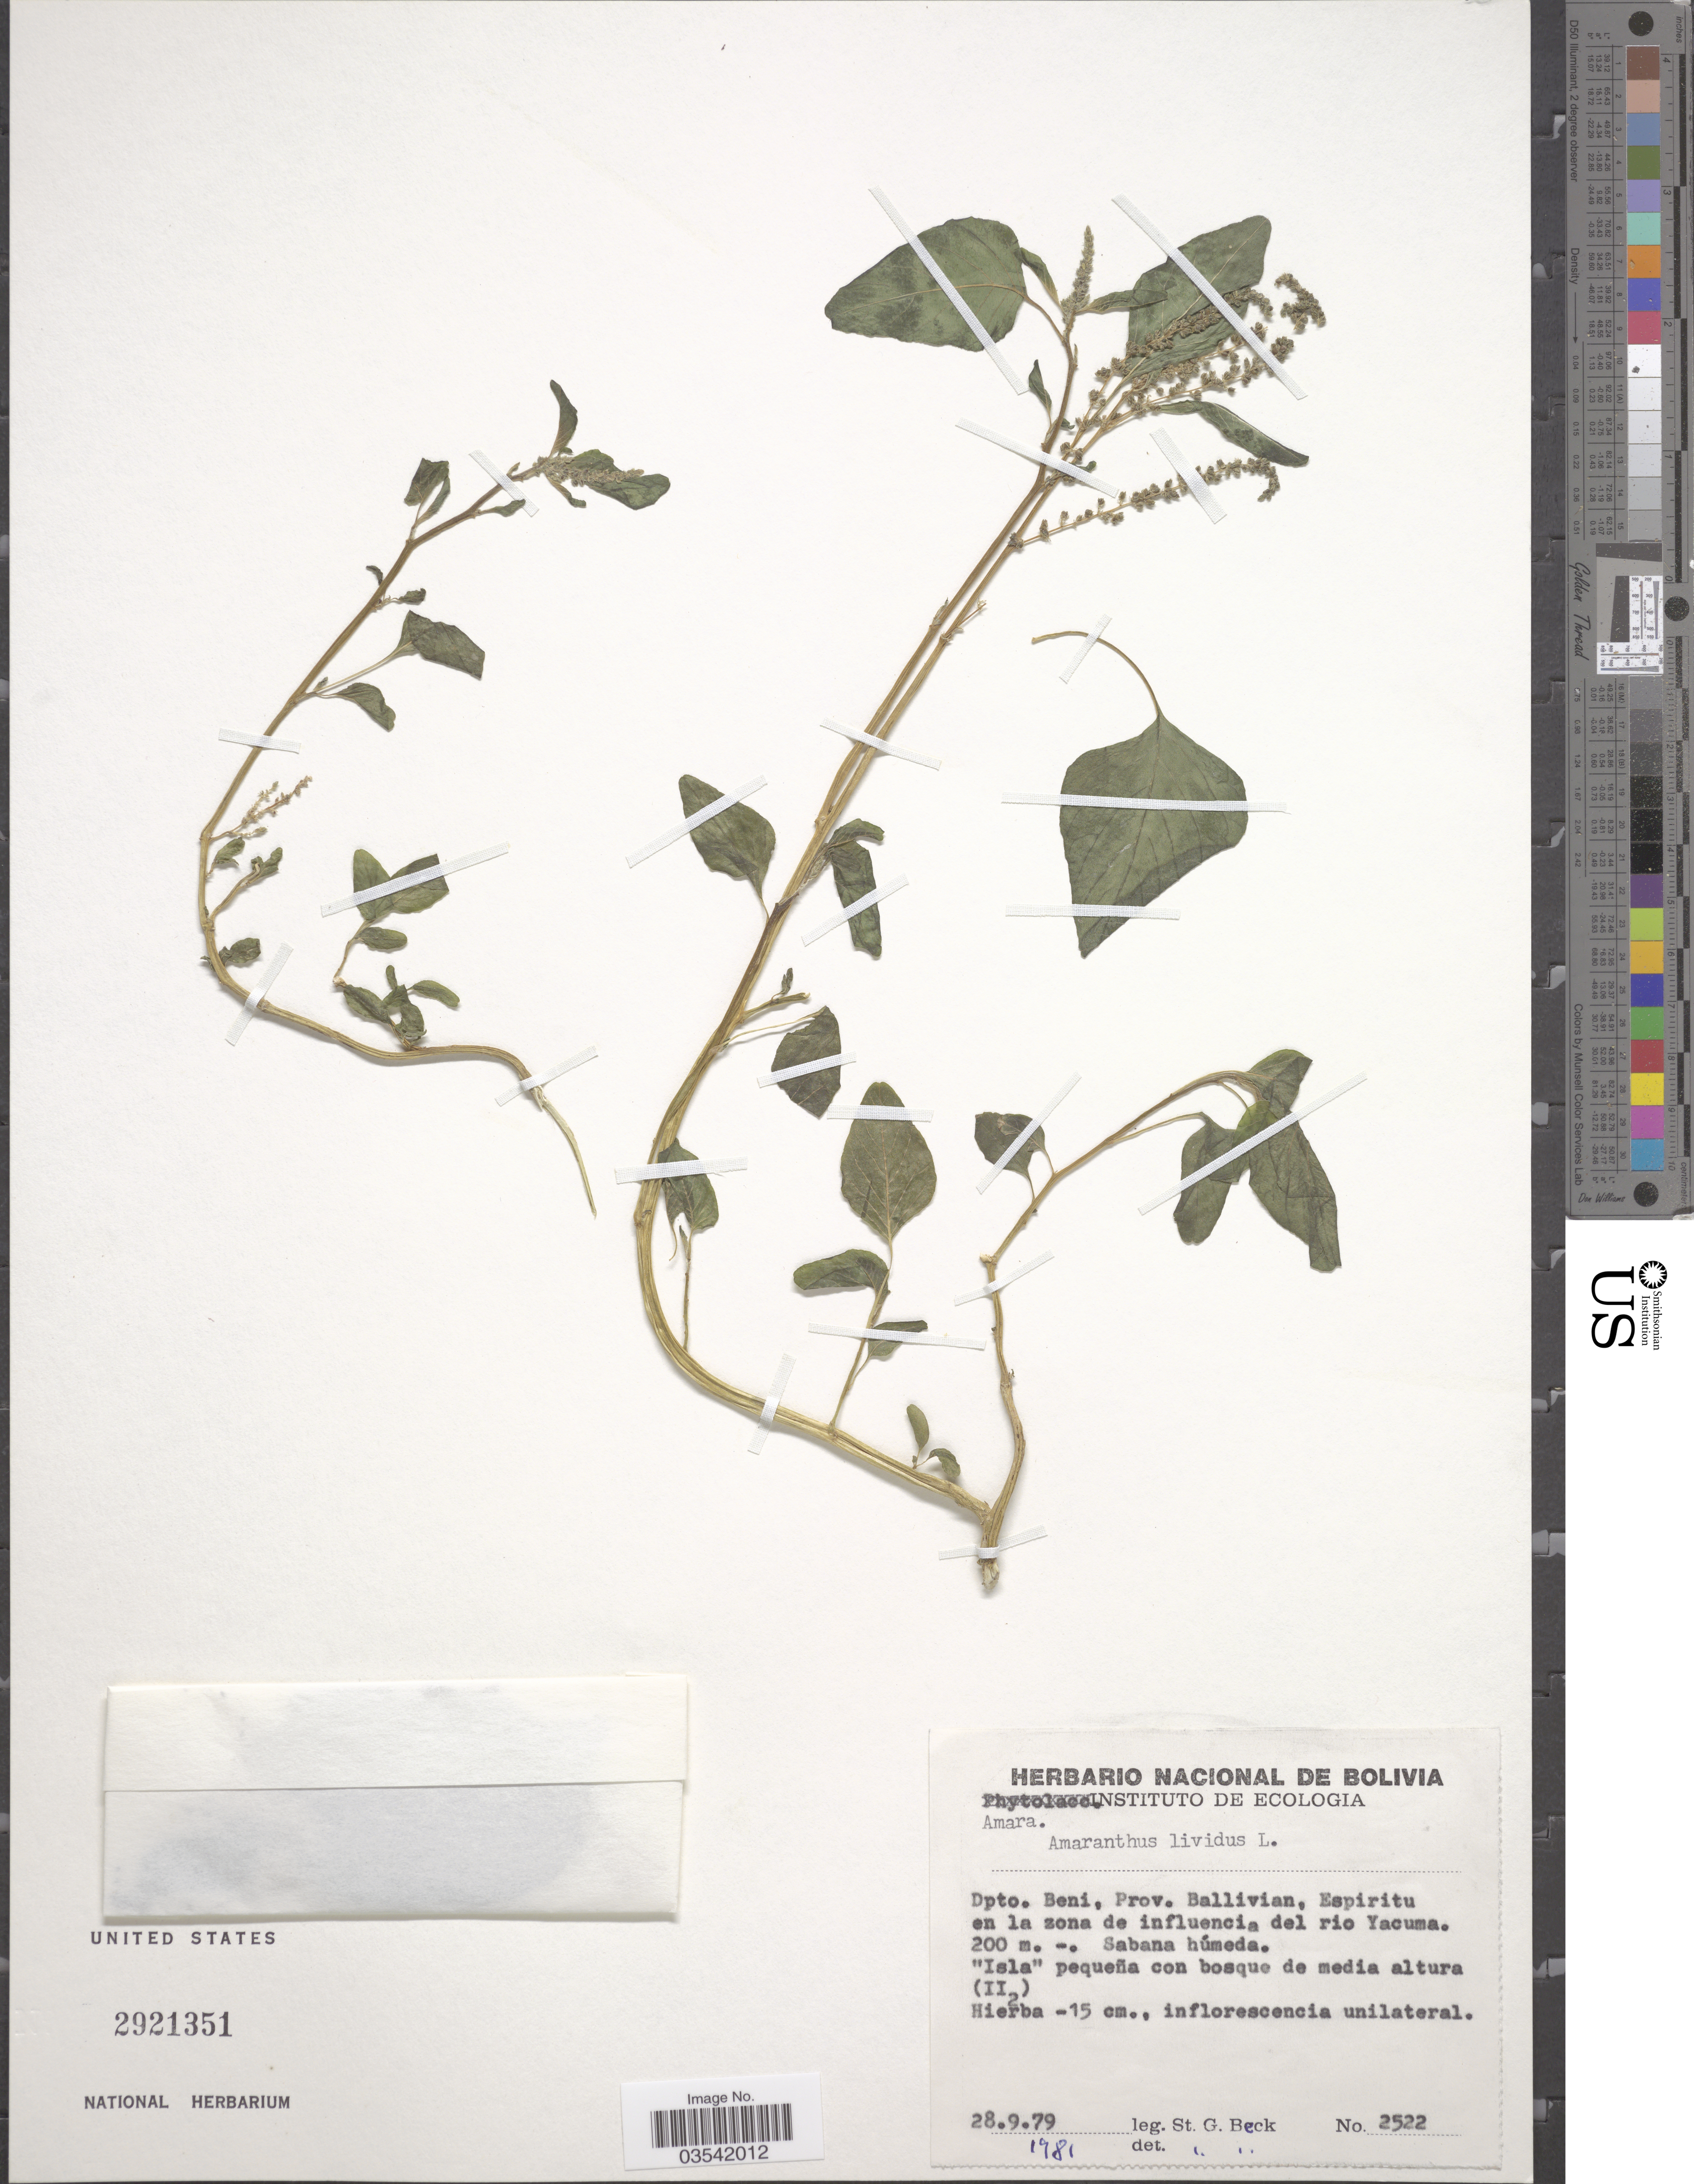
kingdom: Plantae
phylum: Tracheophyta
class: Magnoliopsida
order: Caryophyllales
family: Amaranthaceae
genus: Amaranthus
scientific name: Amaranthus lividus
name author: L.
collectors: S. G. Beck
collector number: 2522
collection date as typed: Transcribed d/m/y: 28/9/79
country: Bolivia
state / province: Beni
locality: Dpto. Beni, Prov. Ballivian, Espiritu en la zona de influencia del rio Yacuma.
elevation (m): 200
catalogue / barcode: US 2921351